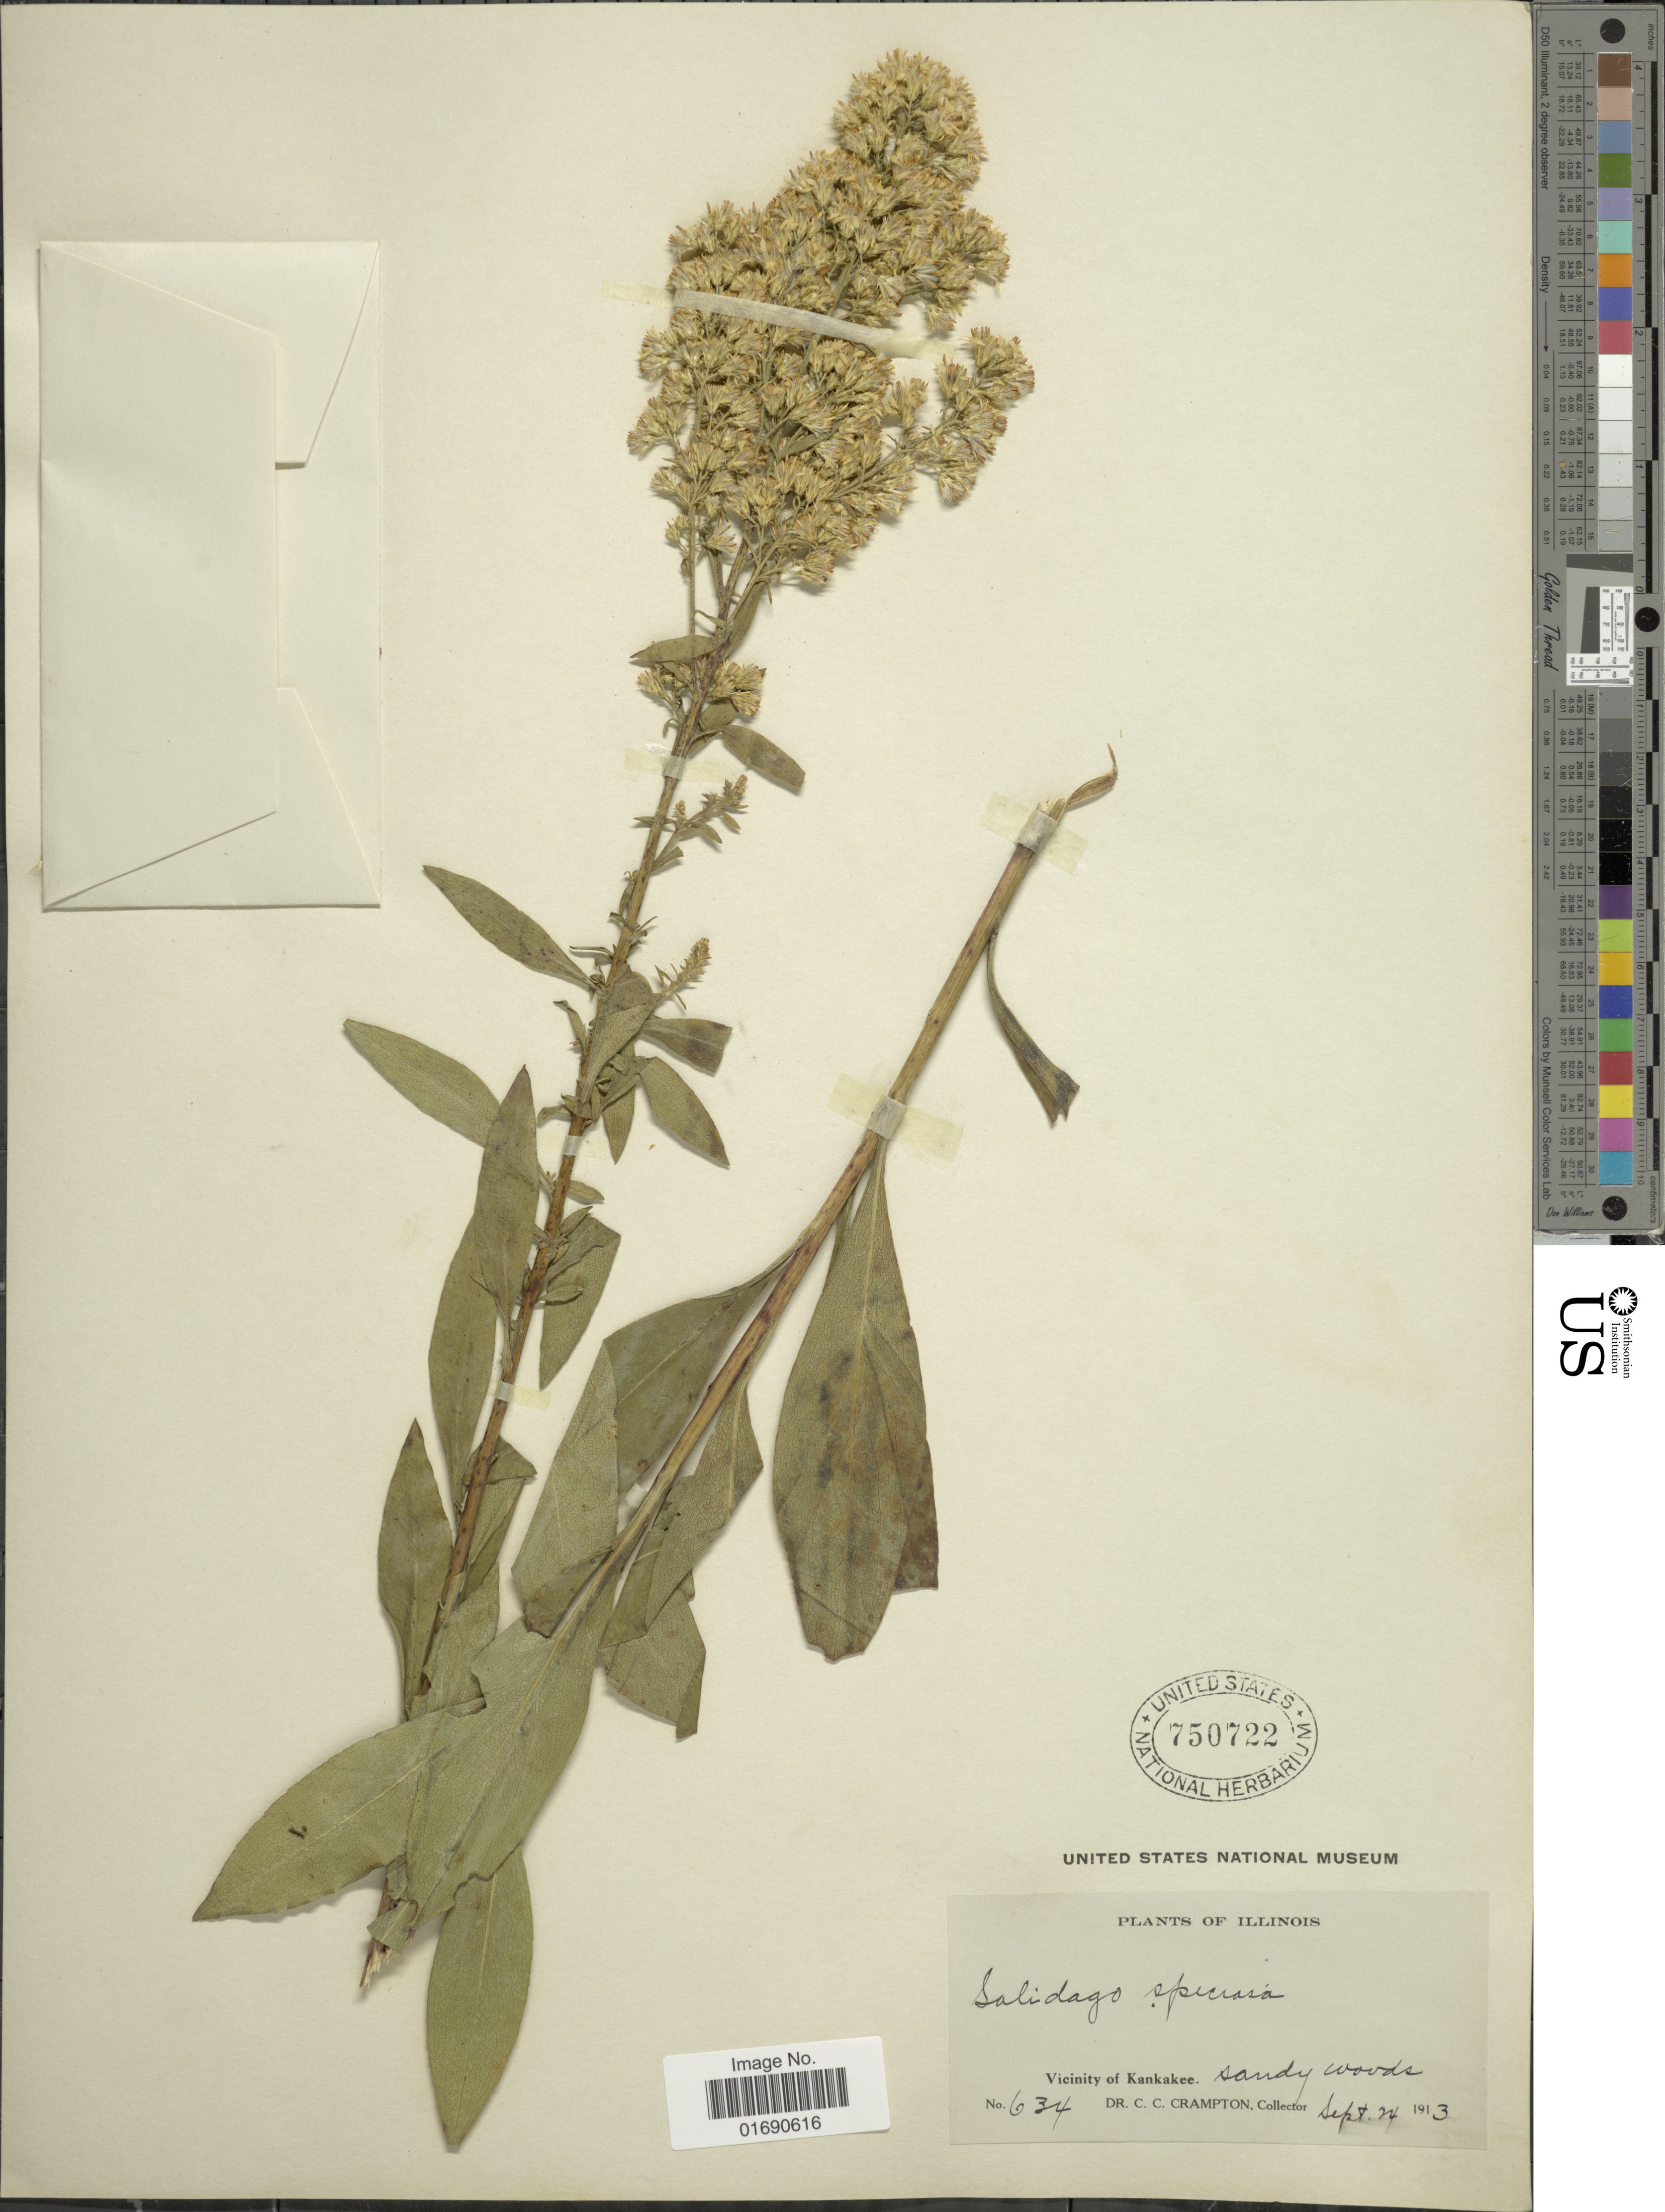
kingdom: Plantae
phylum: Tracheophyta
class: Magnoliopsida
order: Asterales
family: Asteraceae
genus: Solidago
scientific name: Solidago speciosa var. angustata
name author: Torr. & A. Gray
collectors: C. Crampton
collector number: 634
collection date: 1913-09-24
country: United States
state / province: Illinois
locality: Vicinity of Kankakee. Sandy woods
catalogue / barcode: US 750722